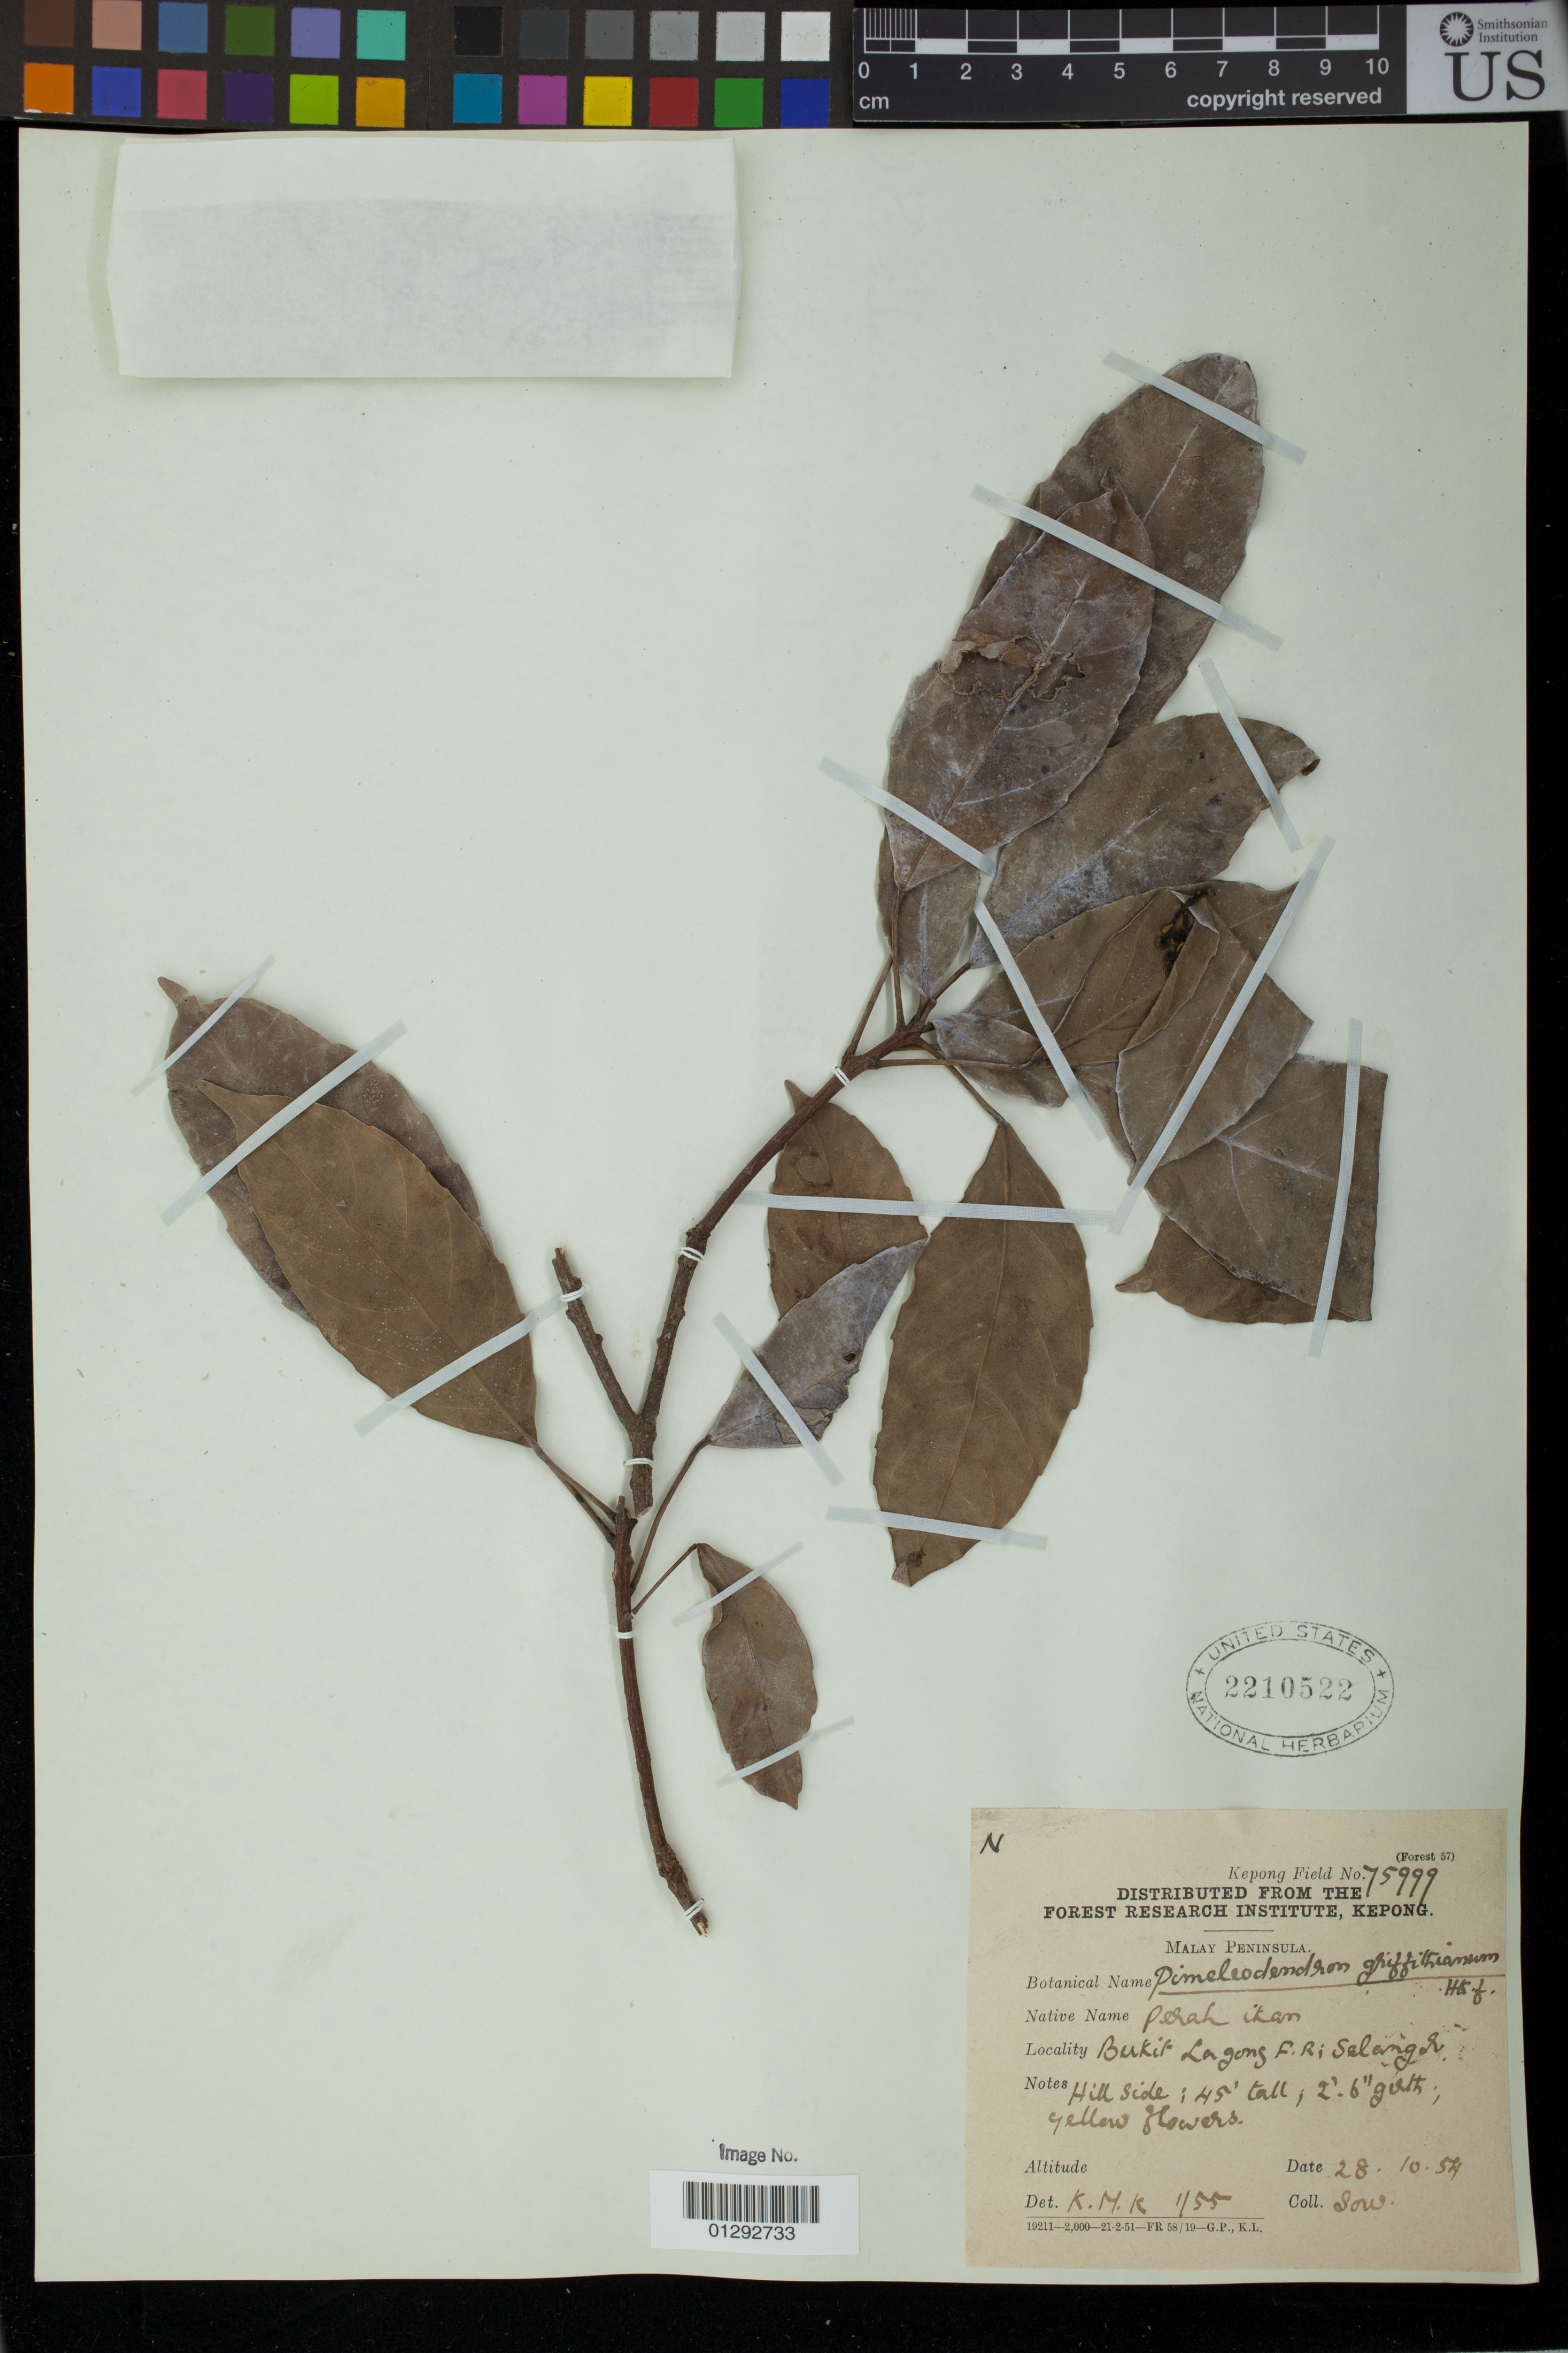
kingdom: Plantae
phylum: Tracheophyta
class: Magnoliopsida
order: Malpighiales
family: Euphorbiaceae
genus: Pimelodendron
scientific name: Pimelodendron griffithianum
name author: (Müll. Arg.) Benth. ex Hook. f.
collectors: -. Sow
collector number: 75999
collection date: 1959-10-28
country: Malaysia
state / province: Selangor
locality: Bukit Lagong F. R; Selangor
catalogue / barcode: US 2210522